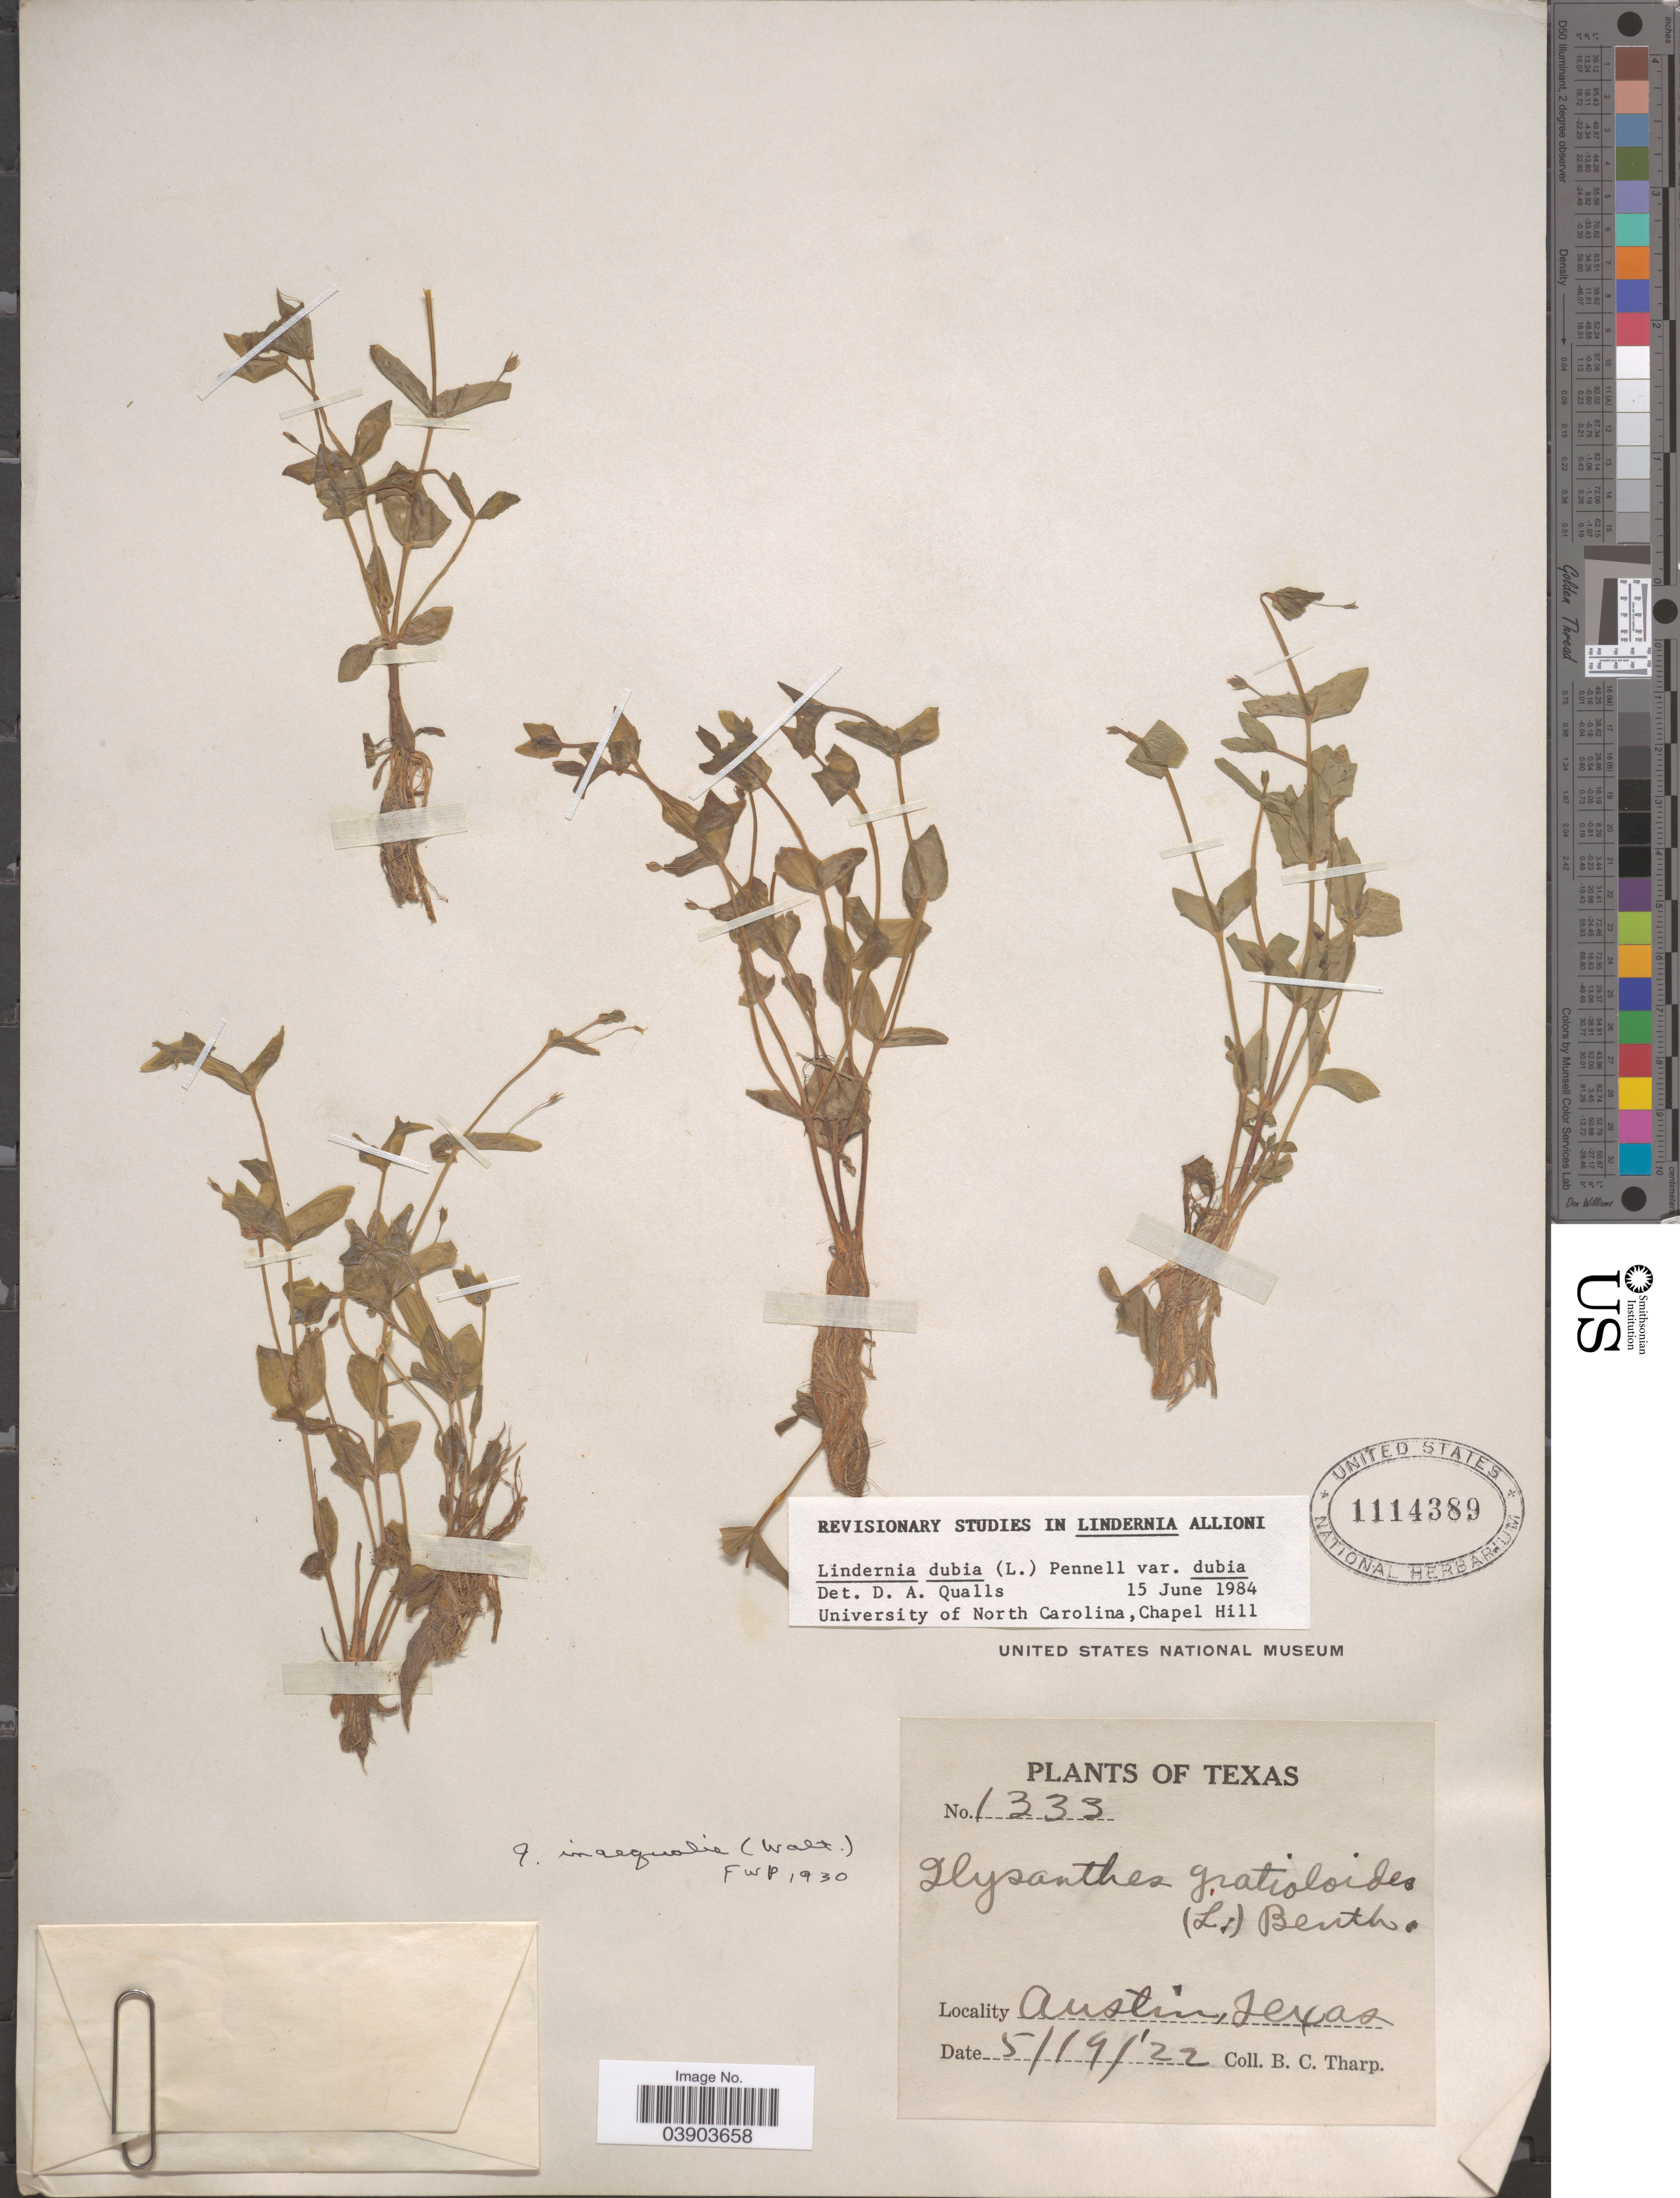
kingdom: Plantae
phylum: Tracheophyta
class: Magnoliopsida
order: Lamiales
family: Linderniaceae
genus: Lindernia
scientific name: Lindernia dubia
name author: (L.) Pennell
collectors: B. C. Tharp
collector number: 1333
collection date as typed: Transcribed d/m/y: 19/5/22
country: United States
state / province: Texas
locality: Austin.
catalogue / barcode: US 1114389